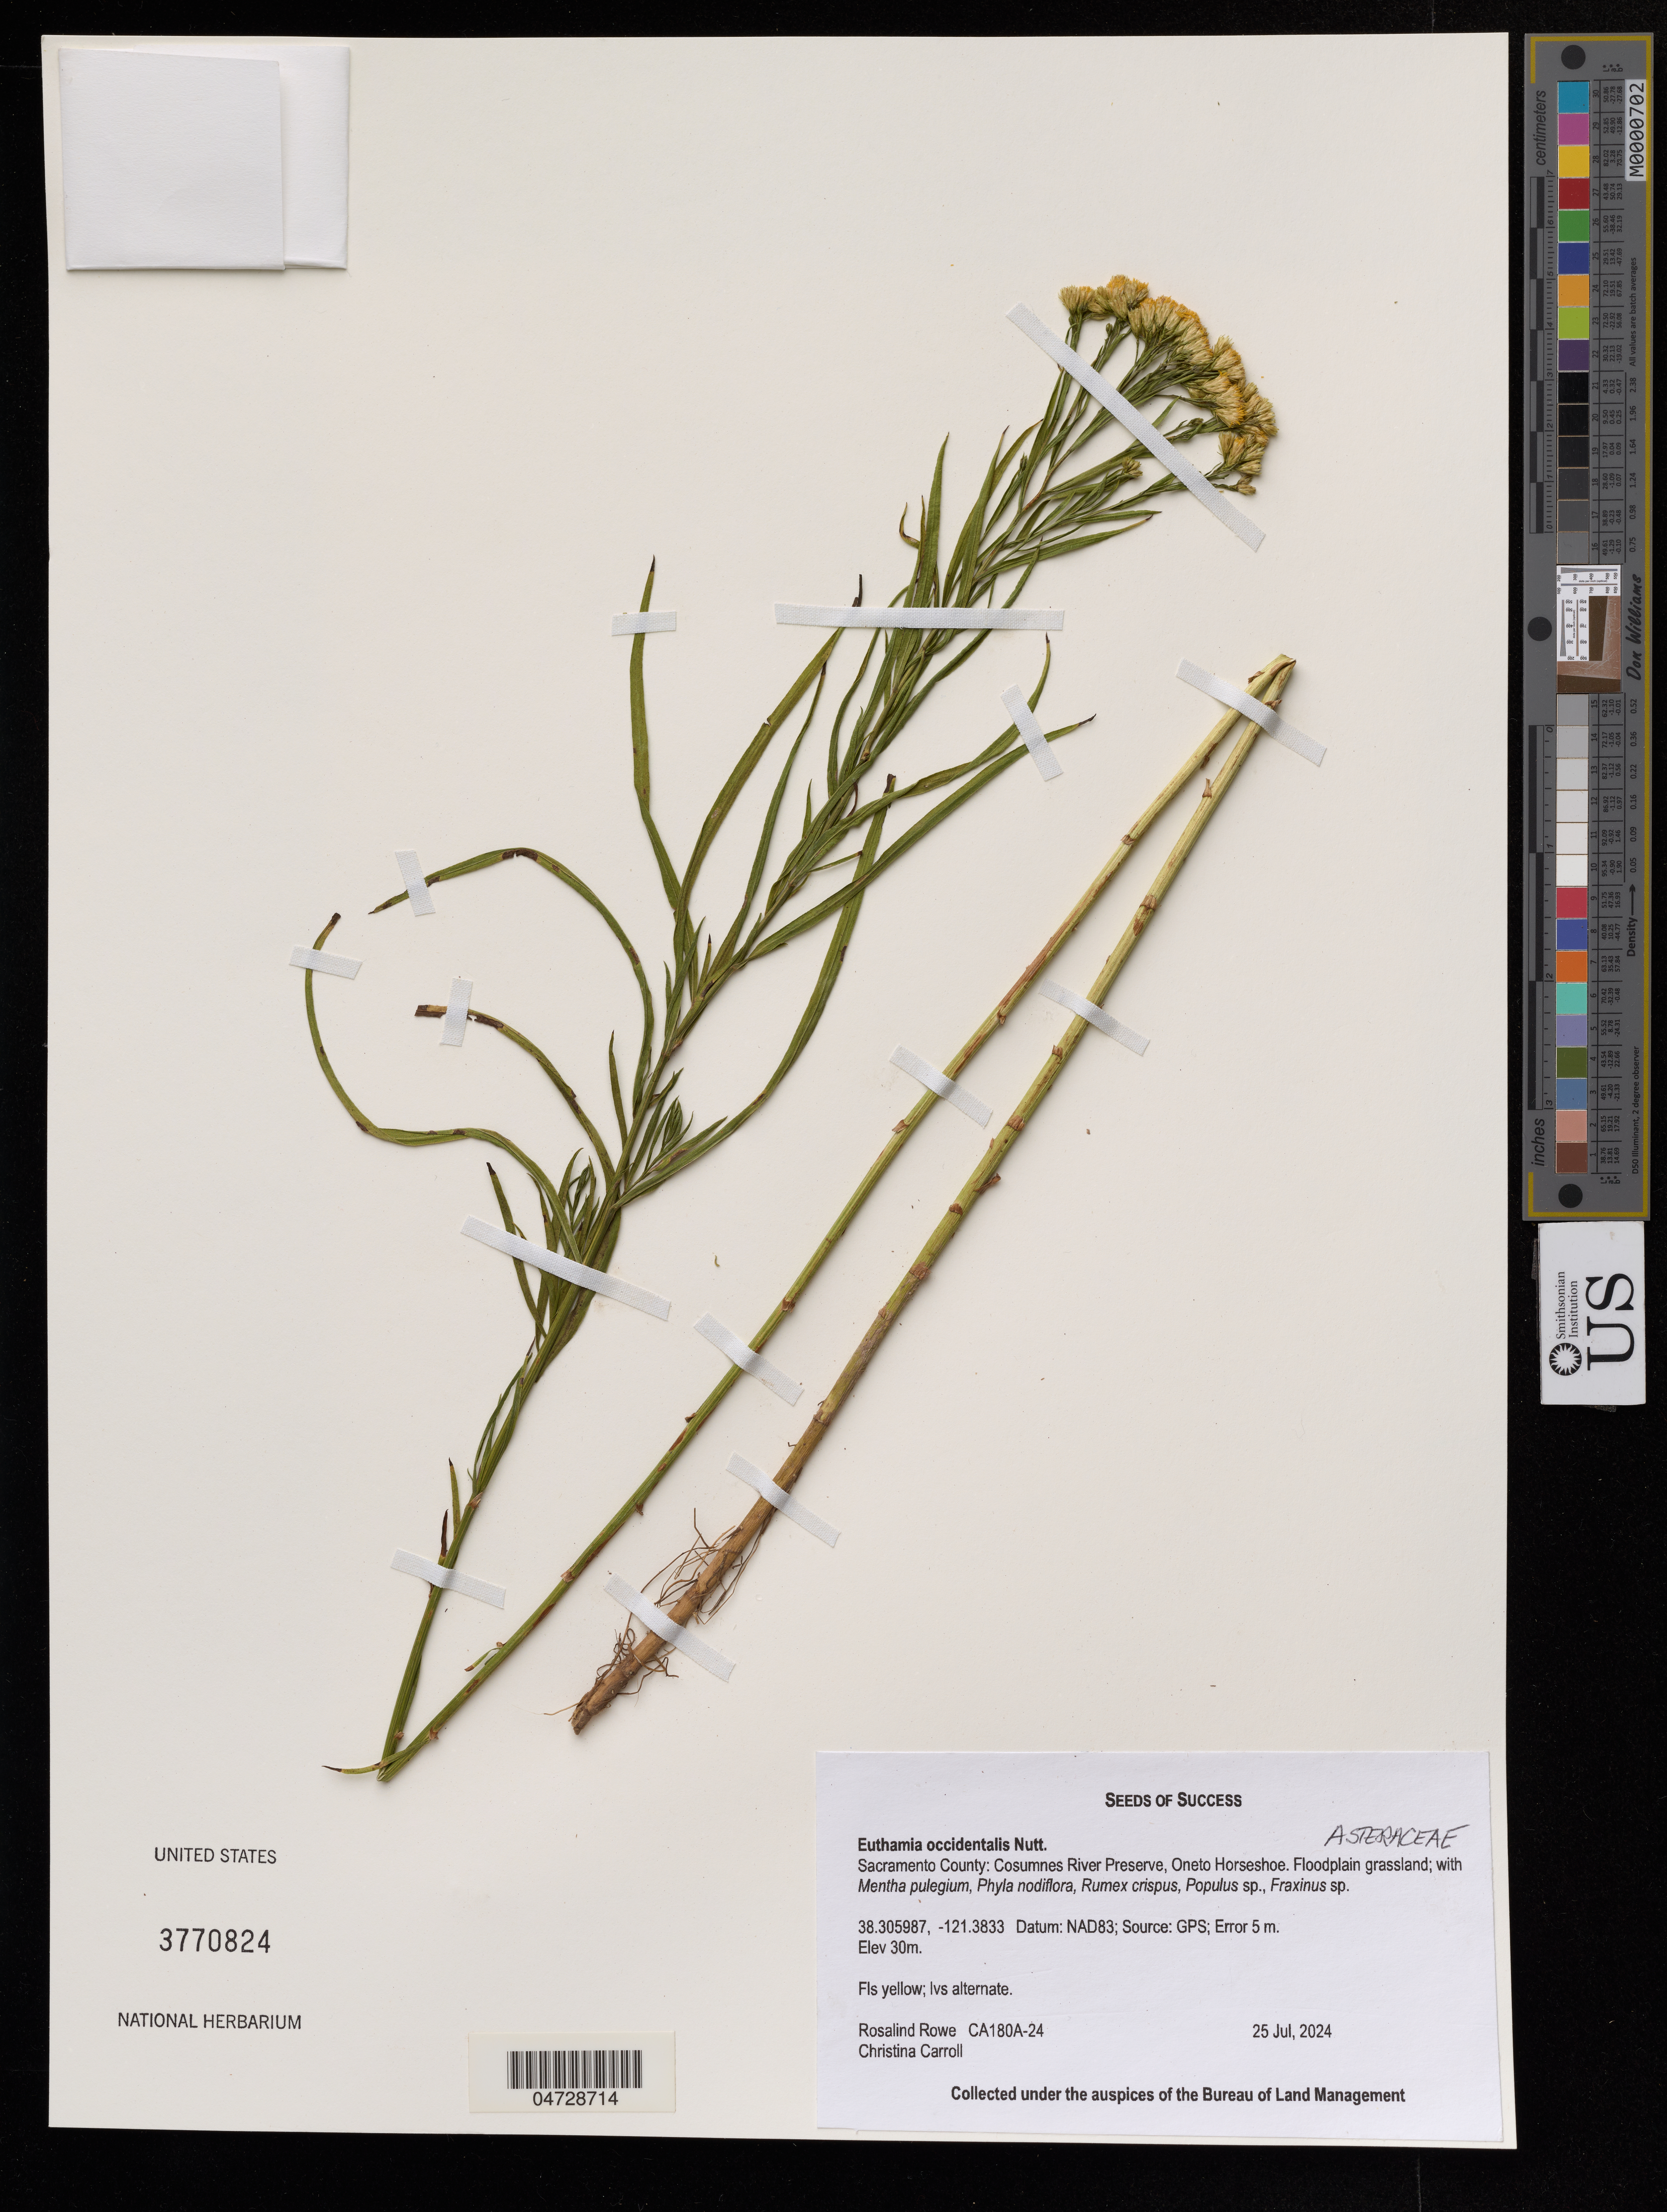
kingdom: Plantae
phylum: Tracheophyta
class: Magnoliopsida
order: Asterales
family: Asteraceae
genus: Euthamia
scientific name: Euthamia occidentalis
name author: Nutt.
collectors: R. Rowe & C. Carroll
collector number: CA180A-24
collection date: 2024-07-25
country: United States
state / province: California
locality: Sacramento County: Cosumnes River Preserve, Oneto Horshoe.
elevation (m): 30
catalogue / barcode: US 3770824